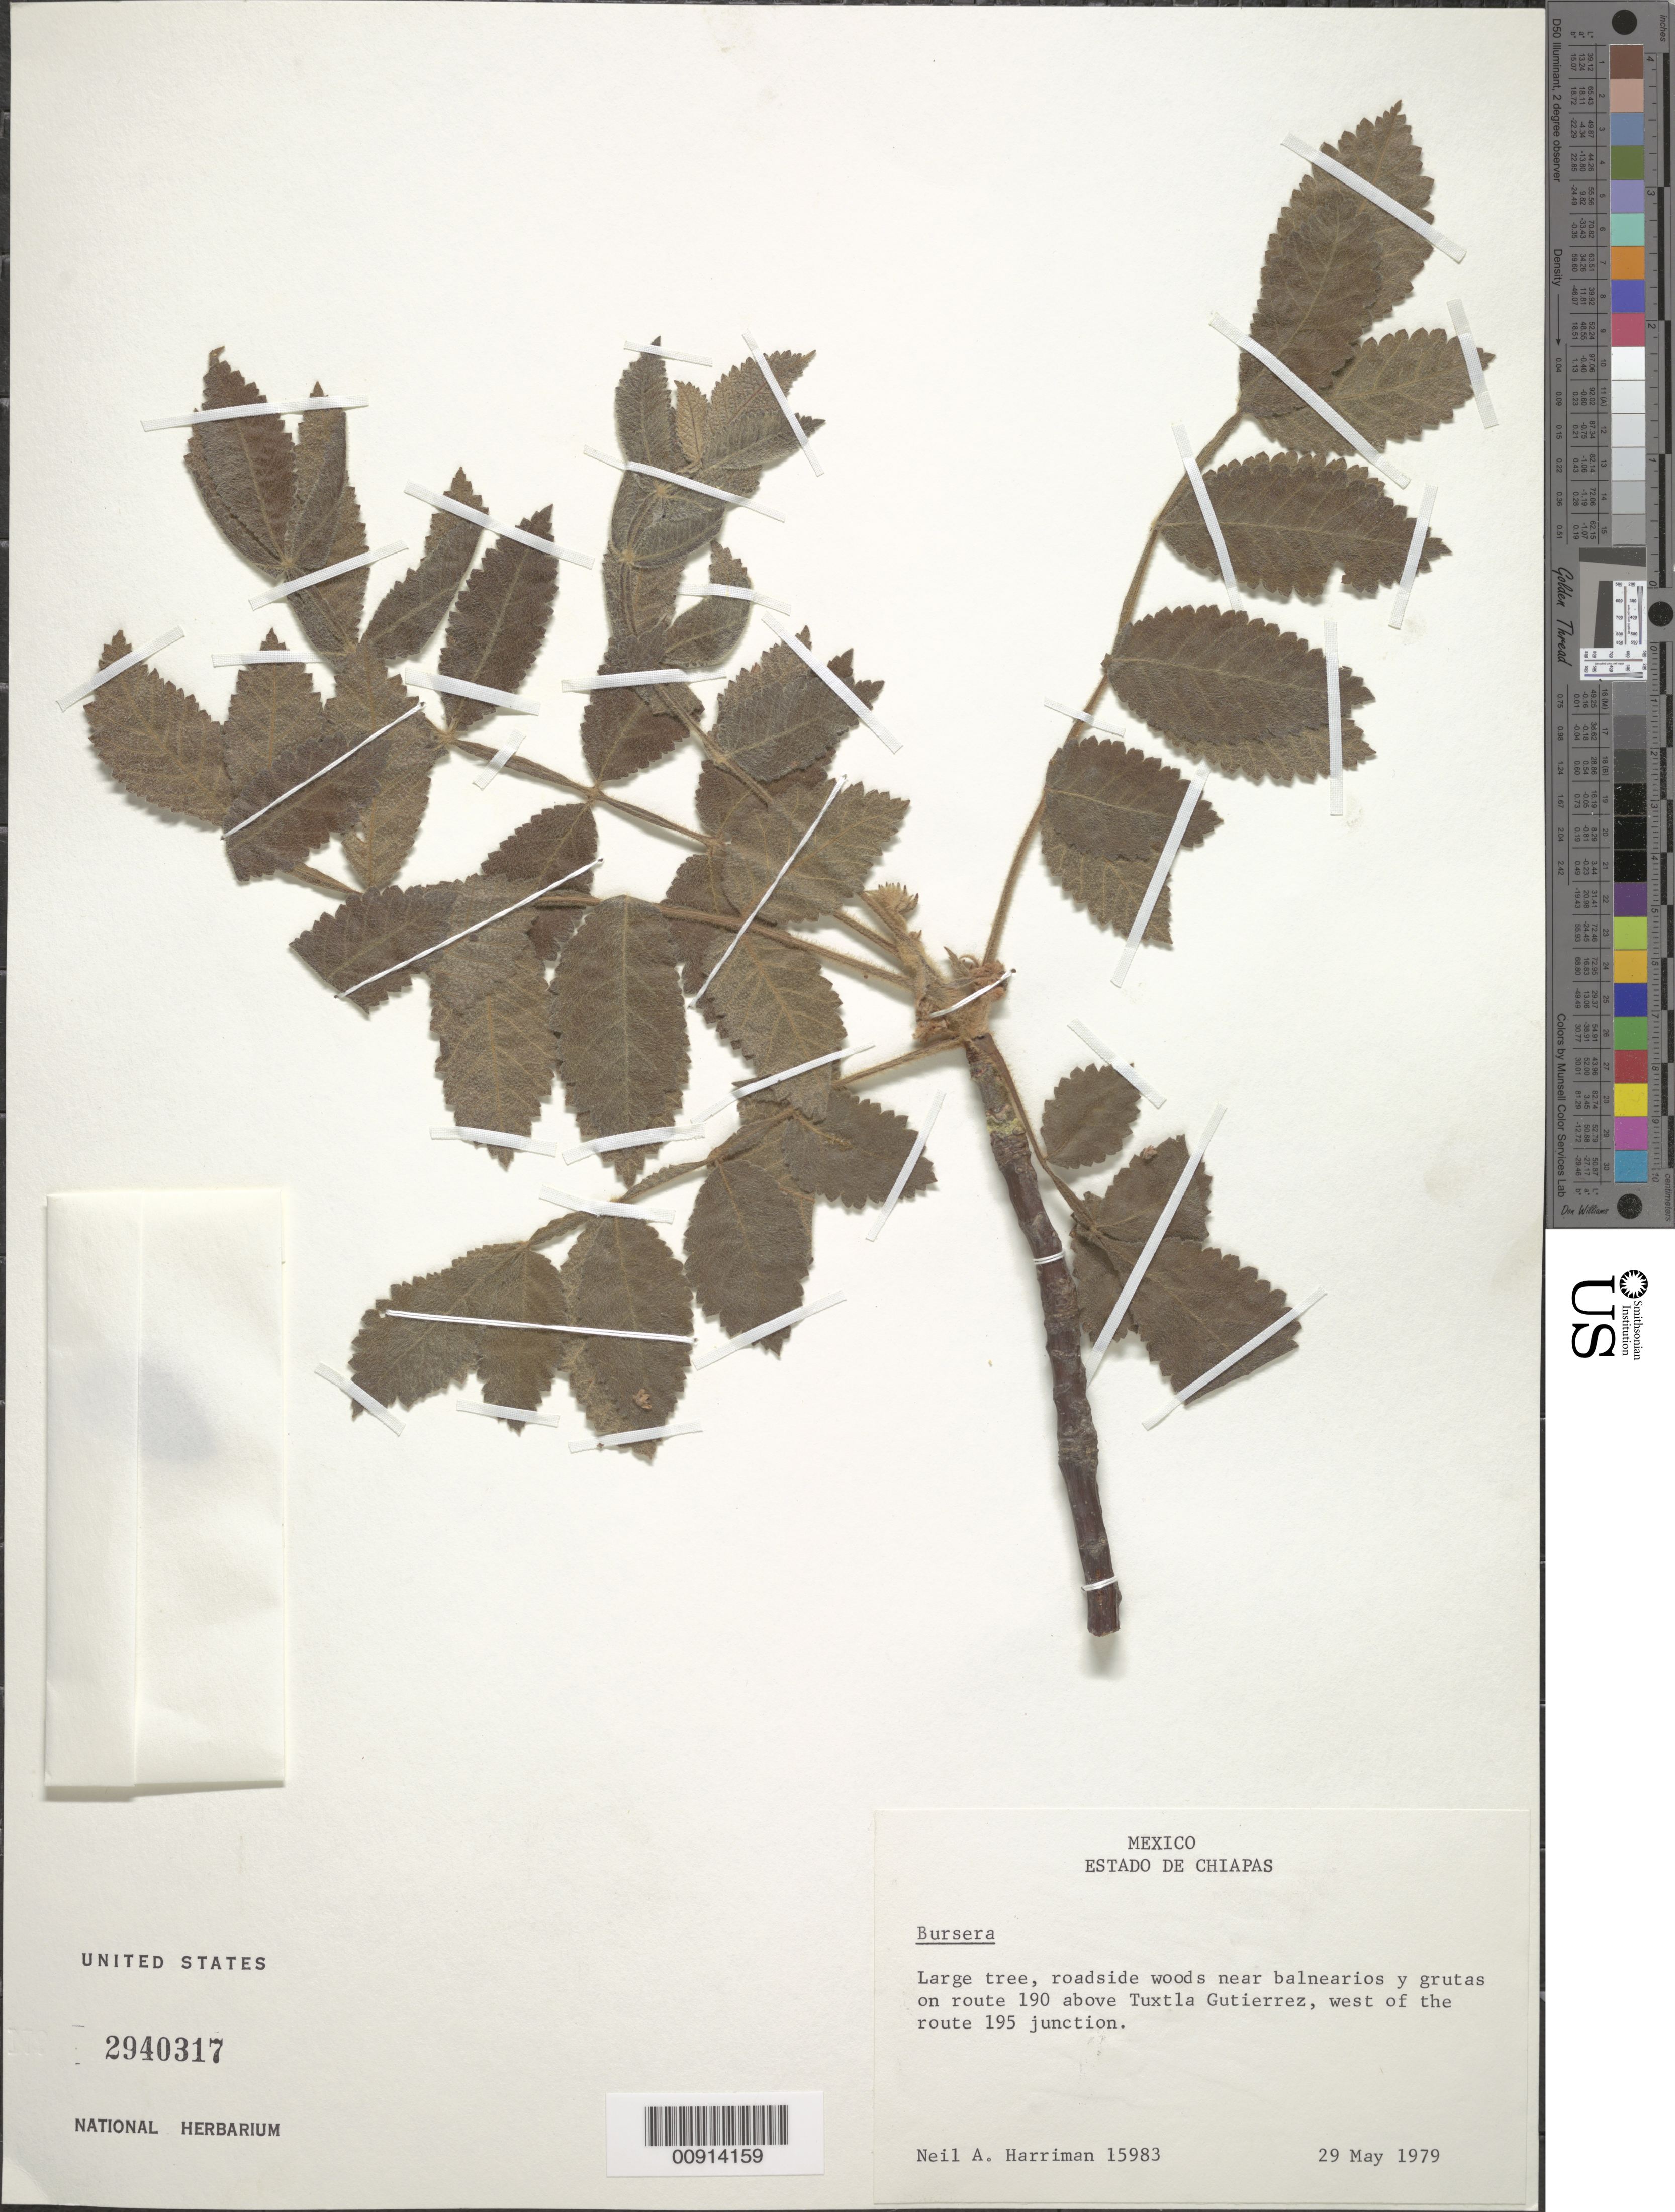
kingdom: Plantae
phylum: Tracheophyta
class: Magnoliopsida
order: Sapindales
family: Burseraceae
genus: Bursera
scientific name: Bursera sp.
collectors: N. A. Harriman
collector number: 15983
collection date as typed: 29 May 1979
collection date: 1979-05-29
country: Mexico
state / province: Chiapas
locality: Near balnearios y grutas on route 190 above Tuctla Gutiérrez, west of the route 195 junction. Estado de Chiapas.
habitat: Roadside woods.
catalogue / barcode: US 2940317